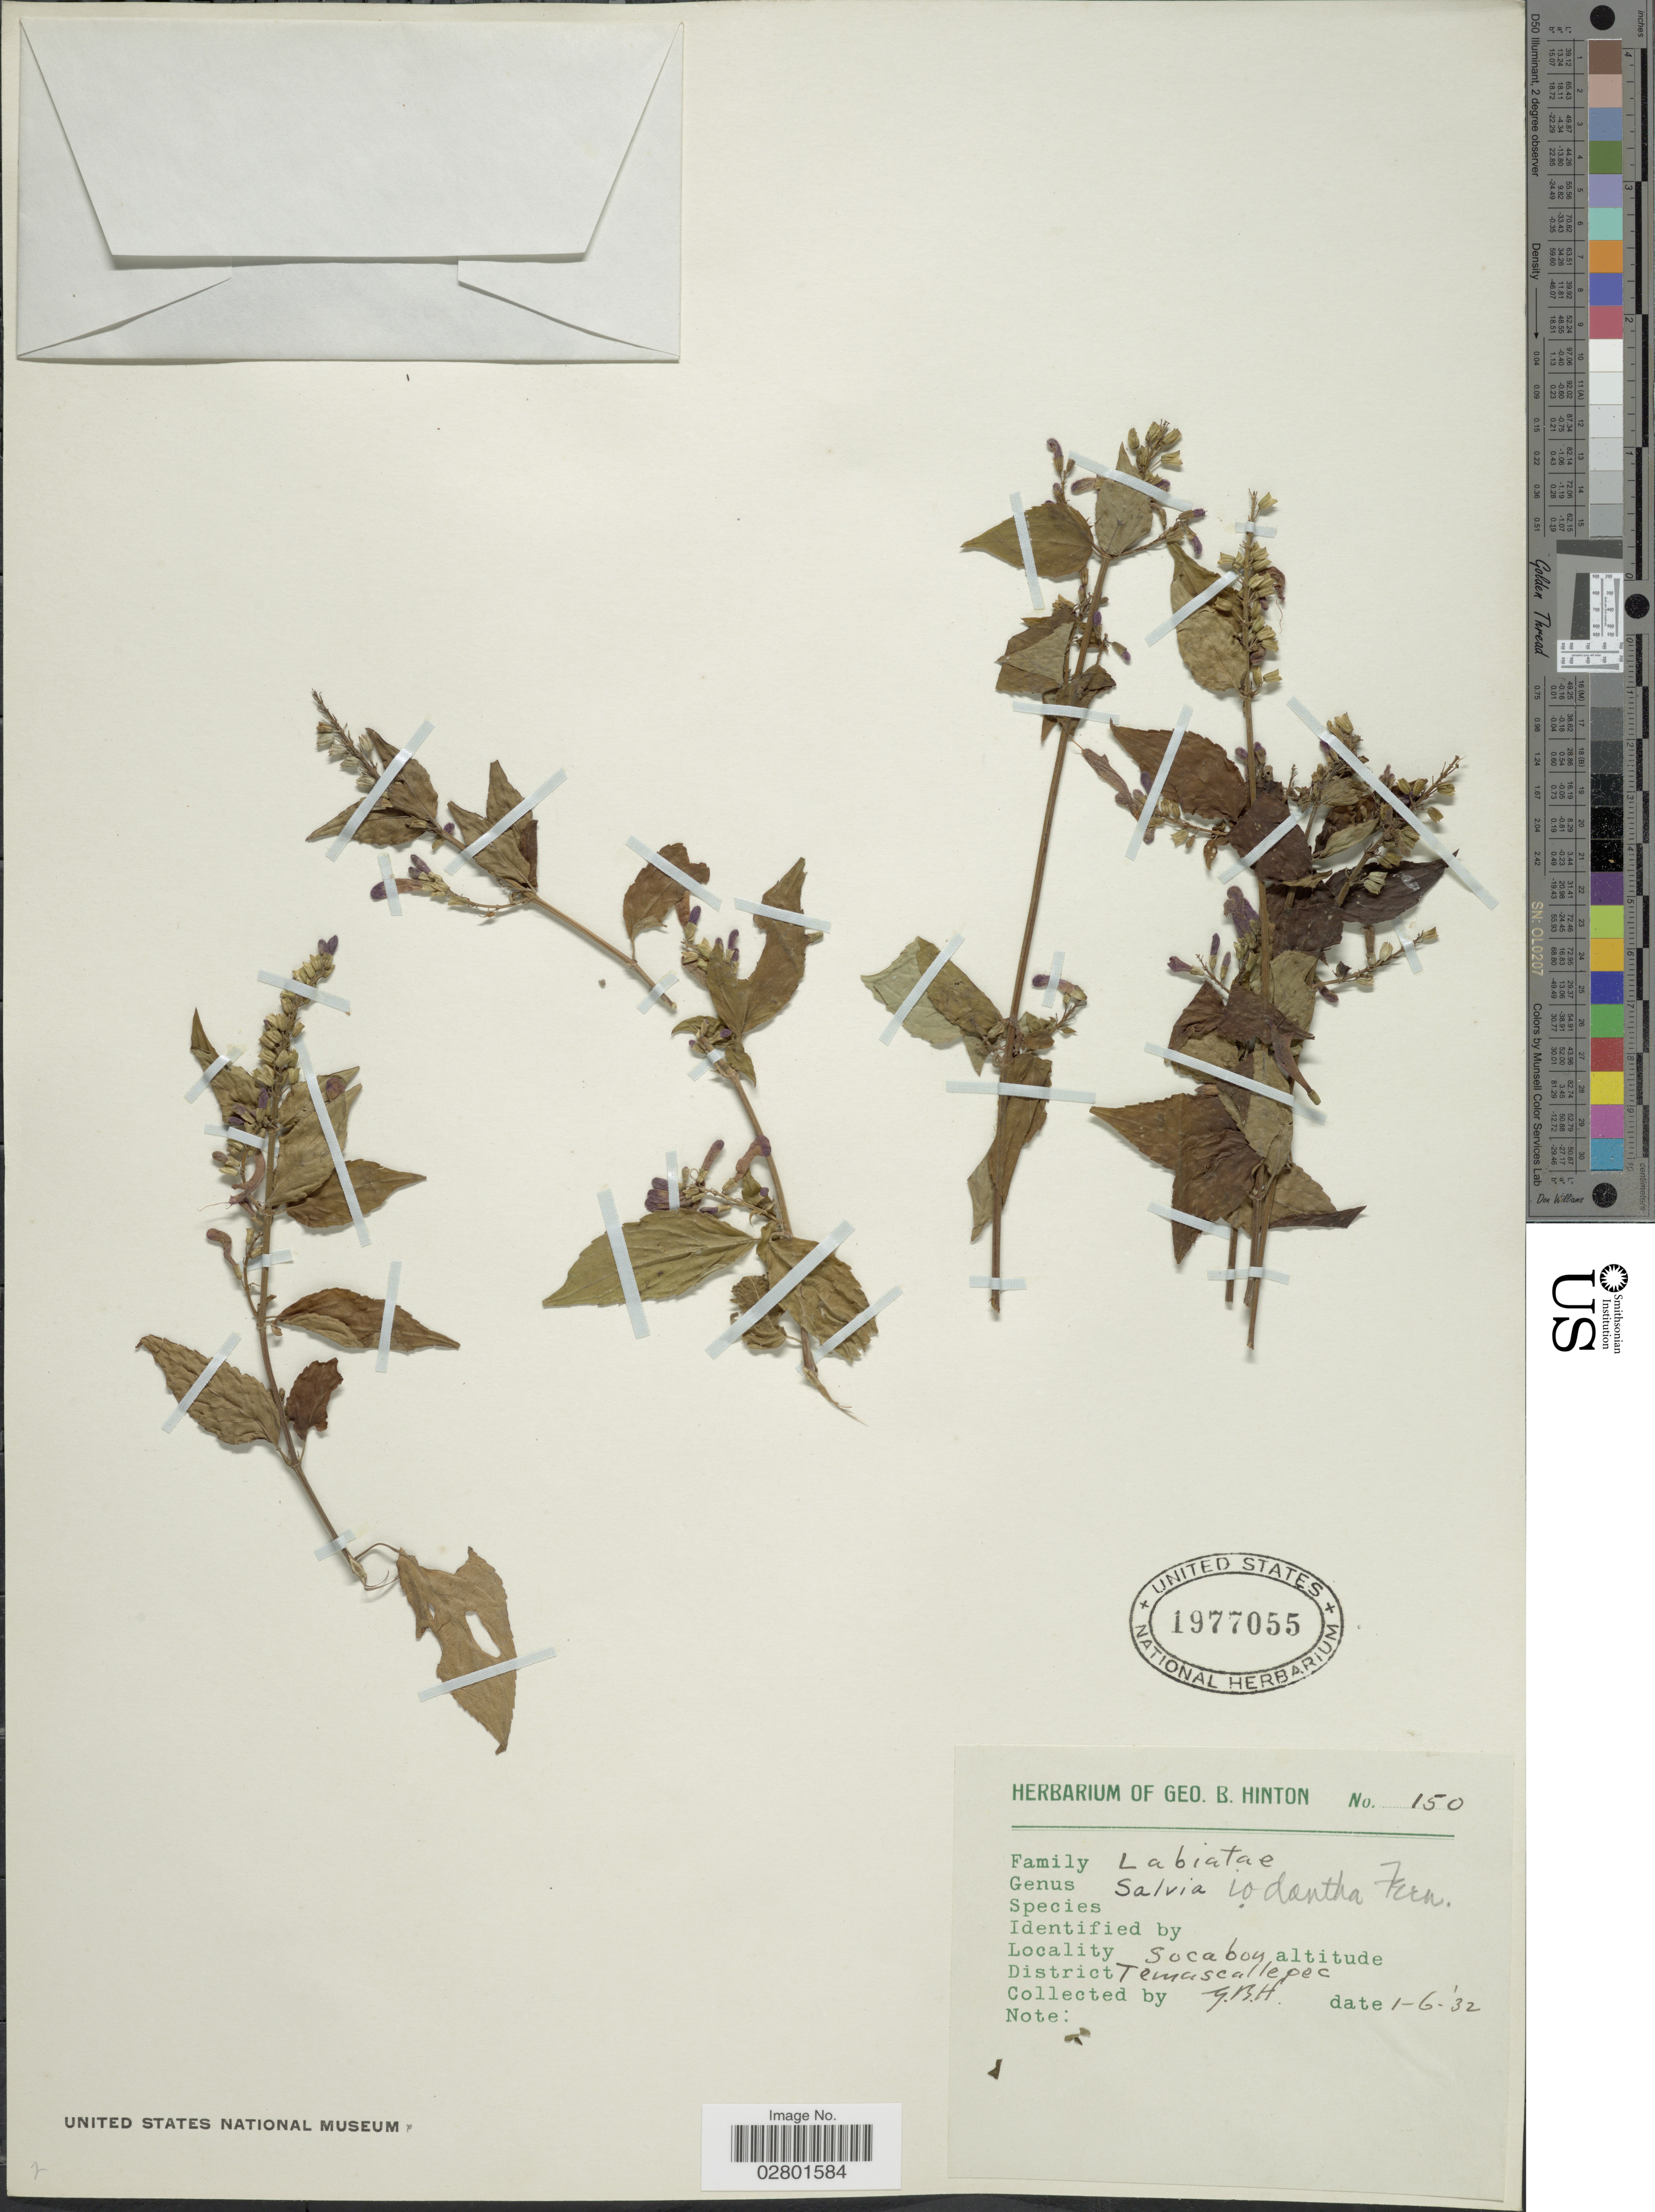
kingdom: Plantae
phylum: Tracheophyta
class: Magnoliopsida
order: Lamiales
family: Lamiaceae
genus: Salvia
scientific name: Salvia iodantha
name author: Fernald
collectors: G. B. Hinton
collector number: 150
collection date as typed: Transcribed d/m/y: 1/6/32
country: Mexico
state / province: México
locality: Socaboy, District Temascaltepec.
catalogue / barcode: US 1977055